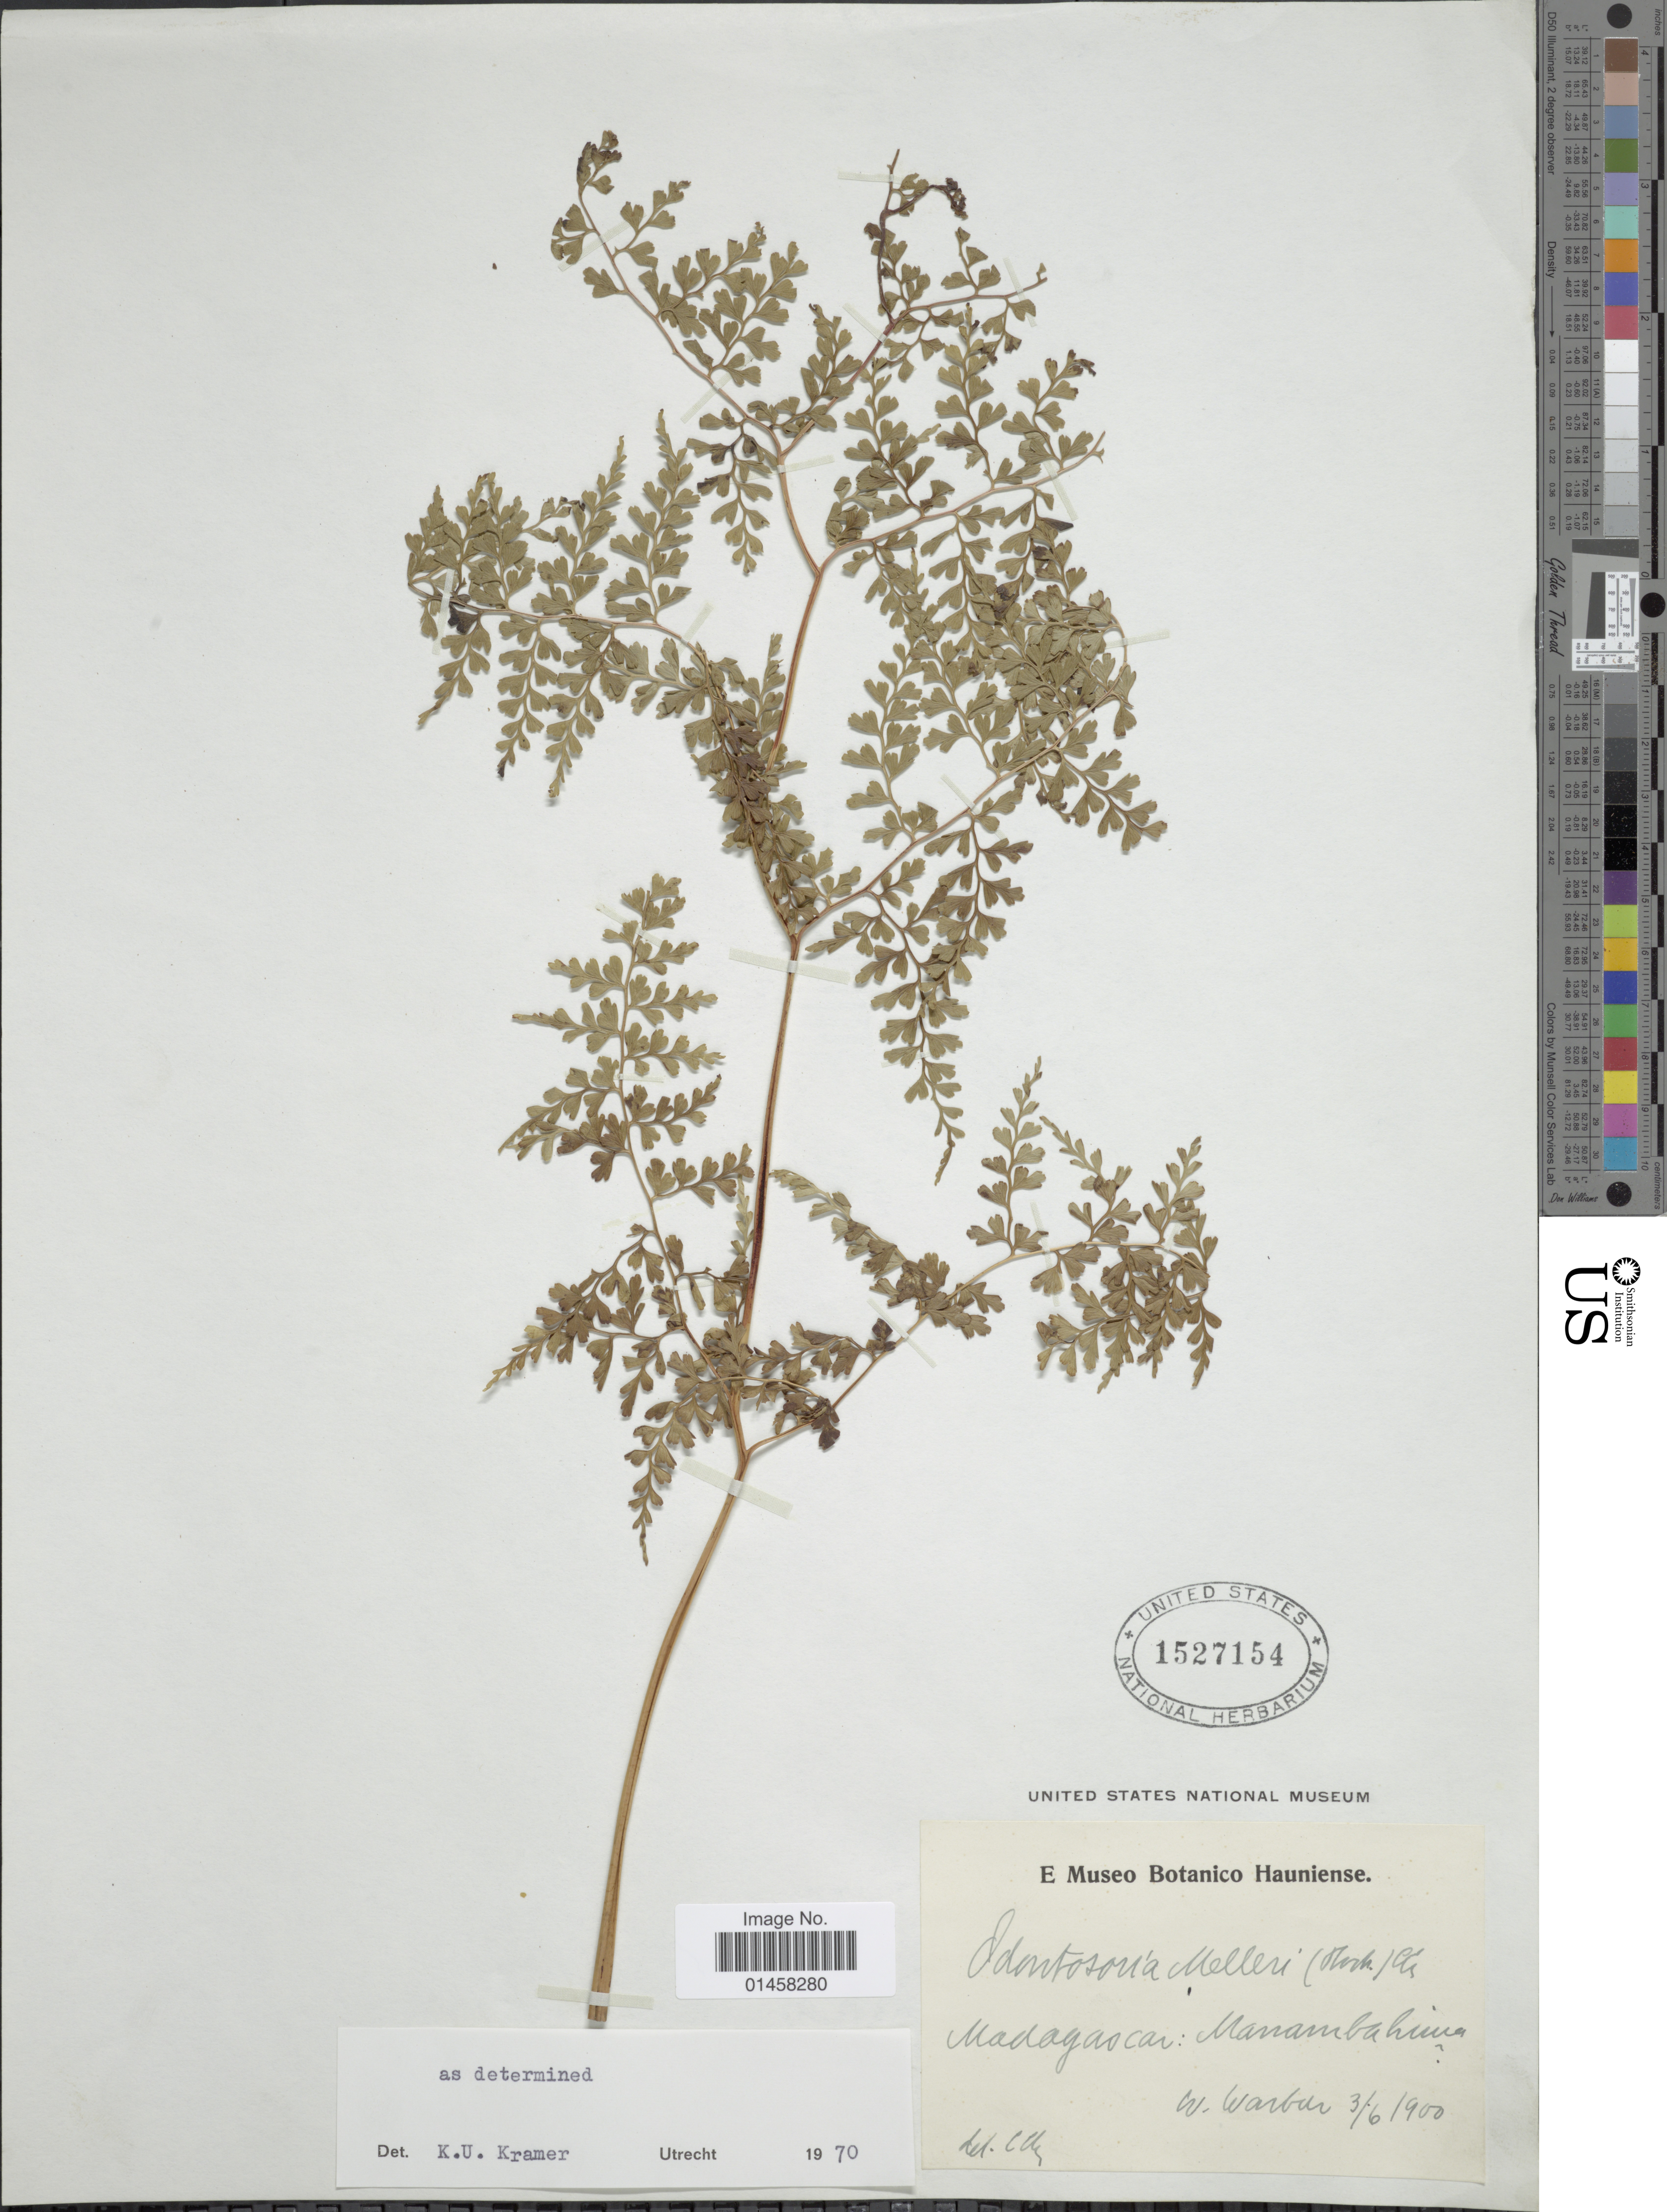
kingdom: Plantae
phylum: Tracheophyta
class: Polypodiopsida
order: Polypodiales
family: Lindsaeaceae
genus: Sphenomeris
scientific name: Sphenomeris melleri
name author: (Hook.) C. Chr.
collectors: ex Mus. Bot. Hauniense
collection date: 1900-06-03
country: Madagascar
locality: Manambahuiea [interpreted]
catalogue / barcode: US 1527154